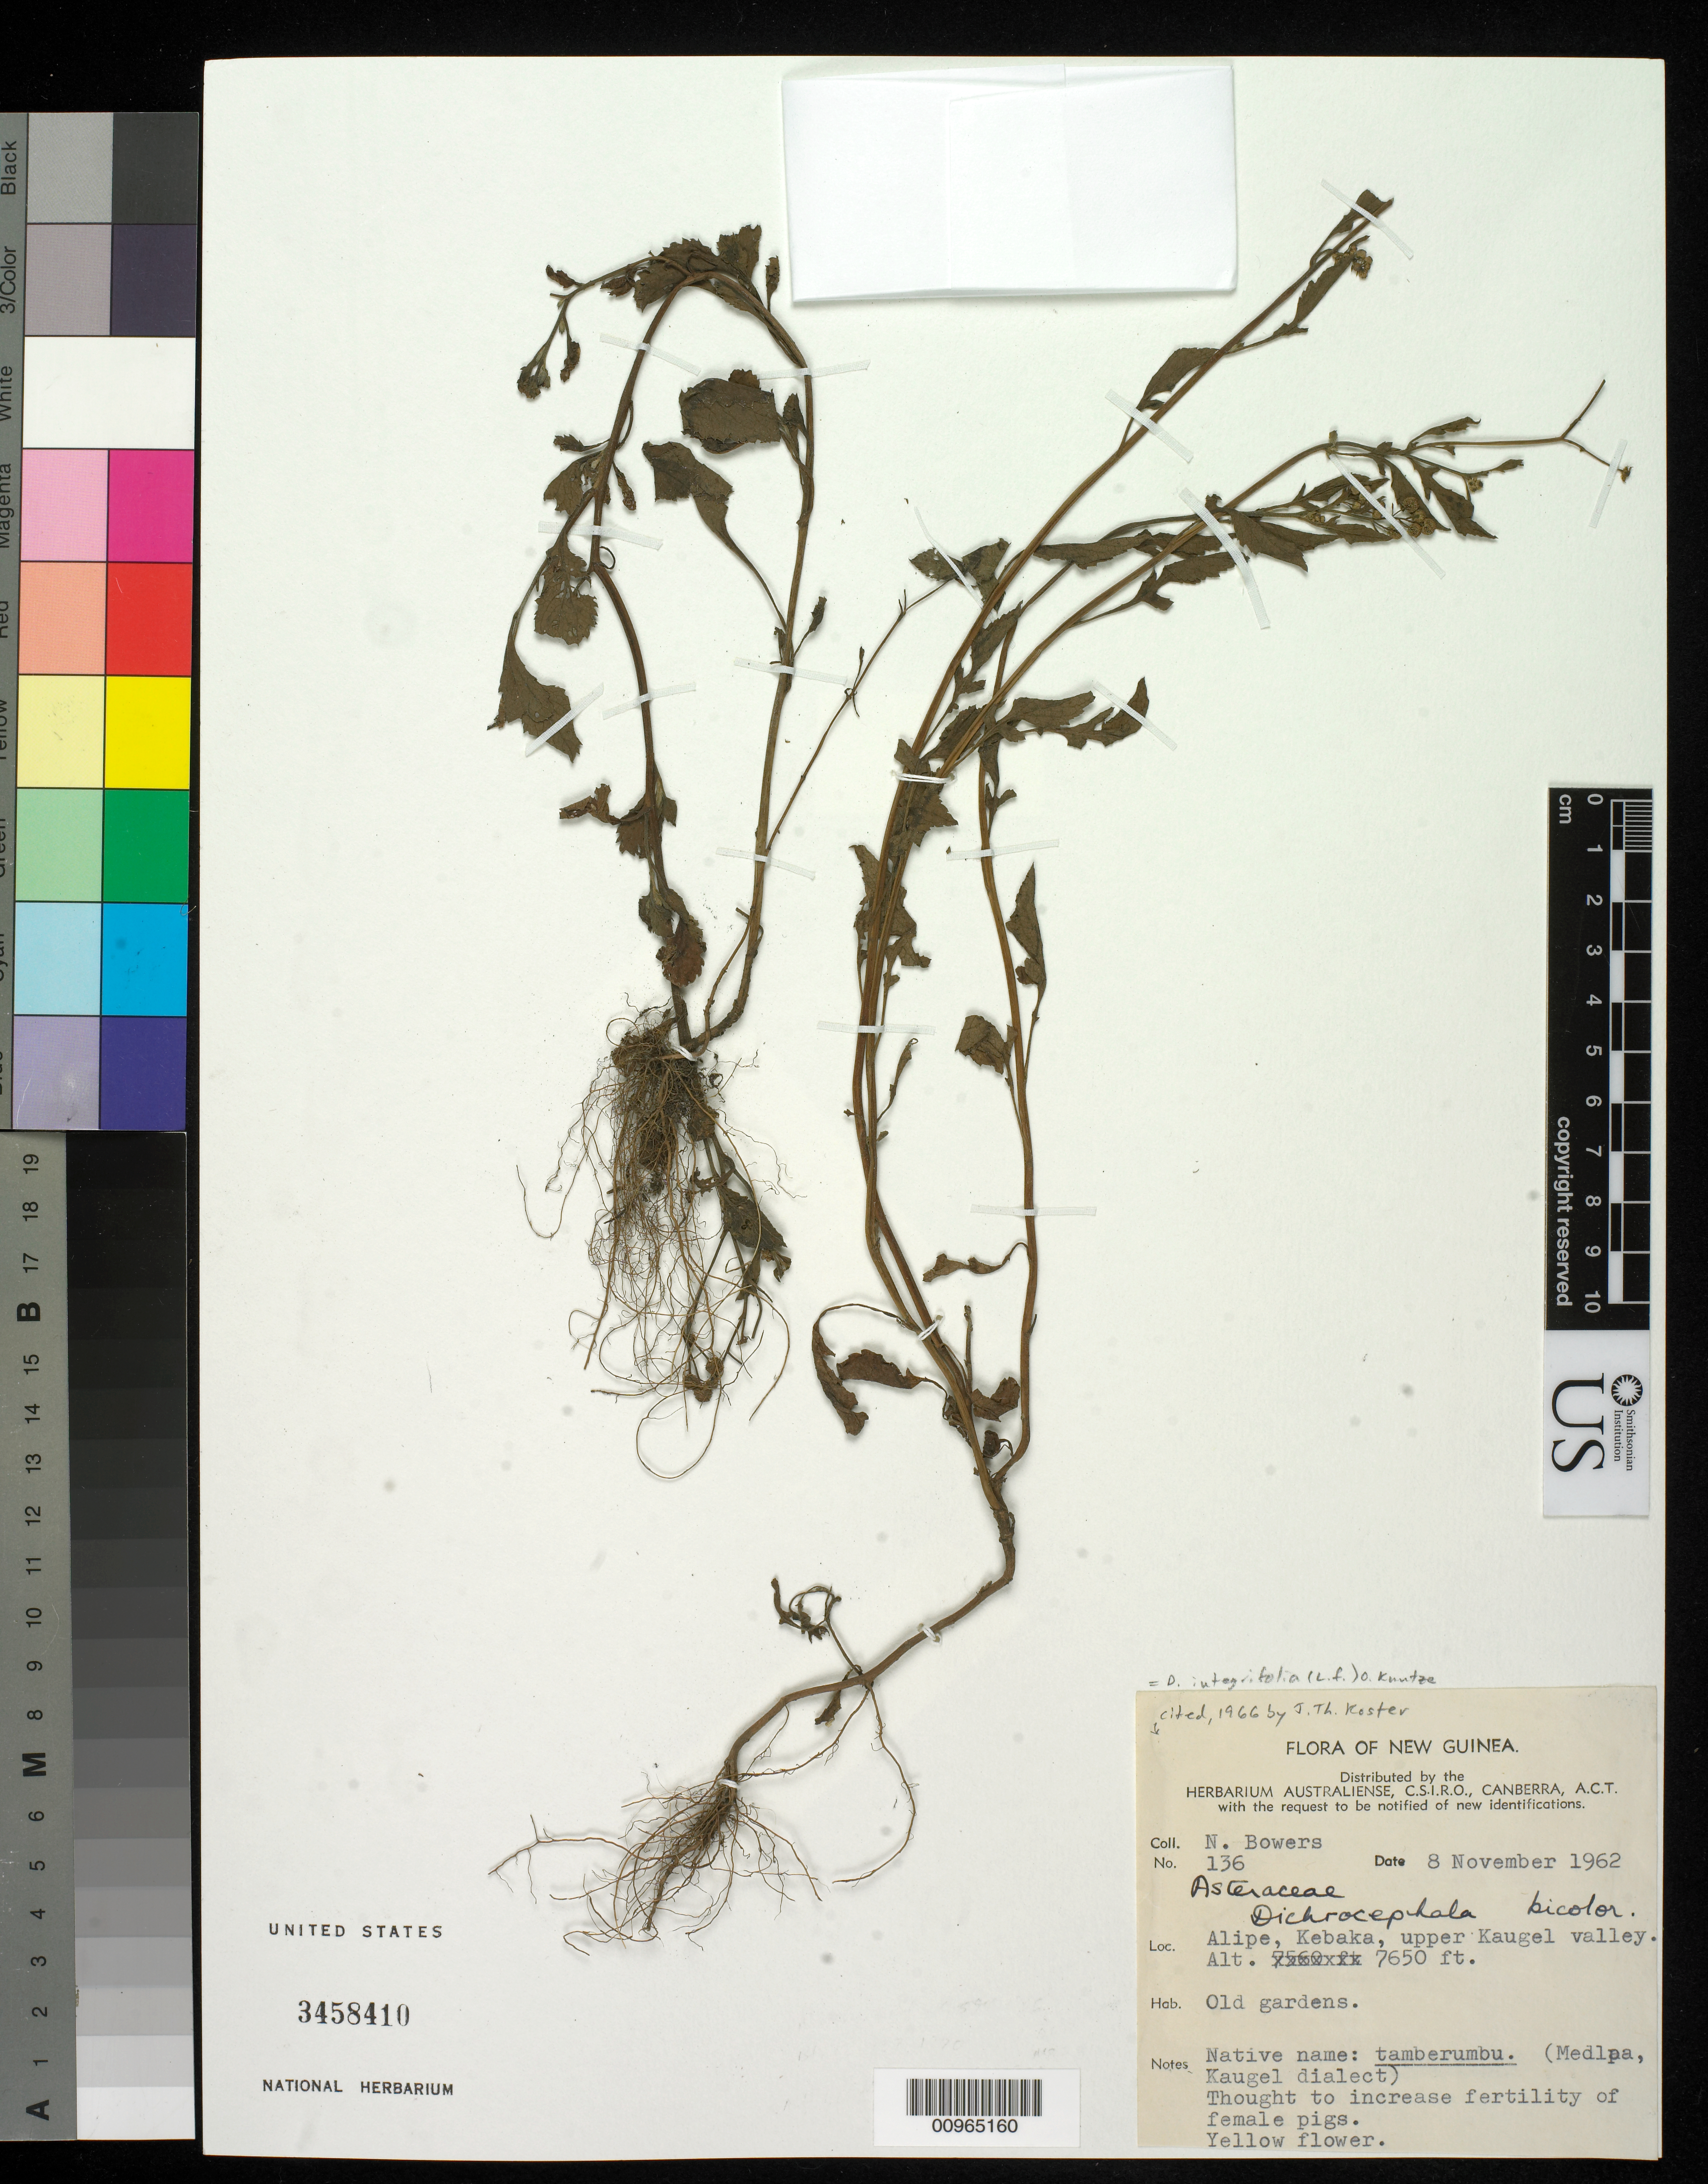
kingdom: Plantae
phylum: Tracheophyta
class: Magnoliopsida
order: Asterales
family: Asteraceae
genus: Dichrocephala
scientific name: Dichrocephala integrifolia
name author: (L. f.) Kuntze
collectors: N. Bowers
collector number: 136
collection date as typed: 08 Nov 1962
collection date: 1962-11-08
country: Papua New Guinea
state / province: Western Highlands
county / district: Mount Hagen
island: New Guinea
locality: Alipe, Kebaka, upper Kaugel valley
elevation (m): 2332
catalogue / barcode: US 3458410